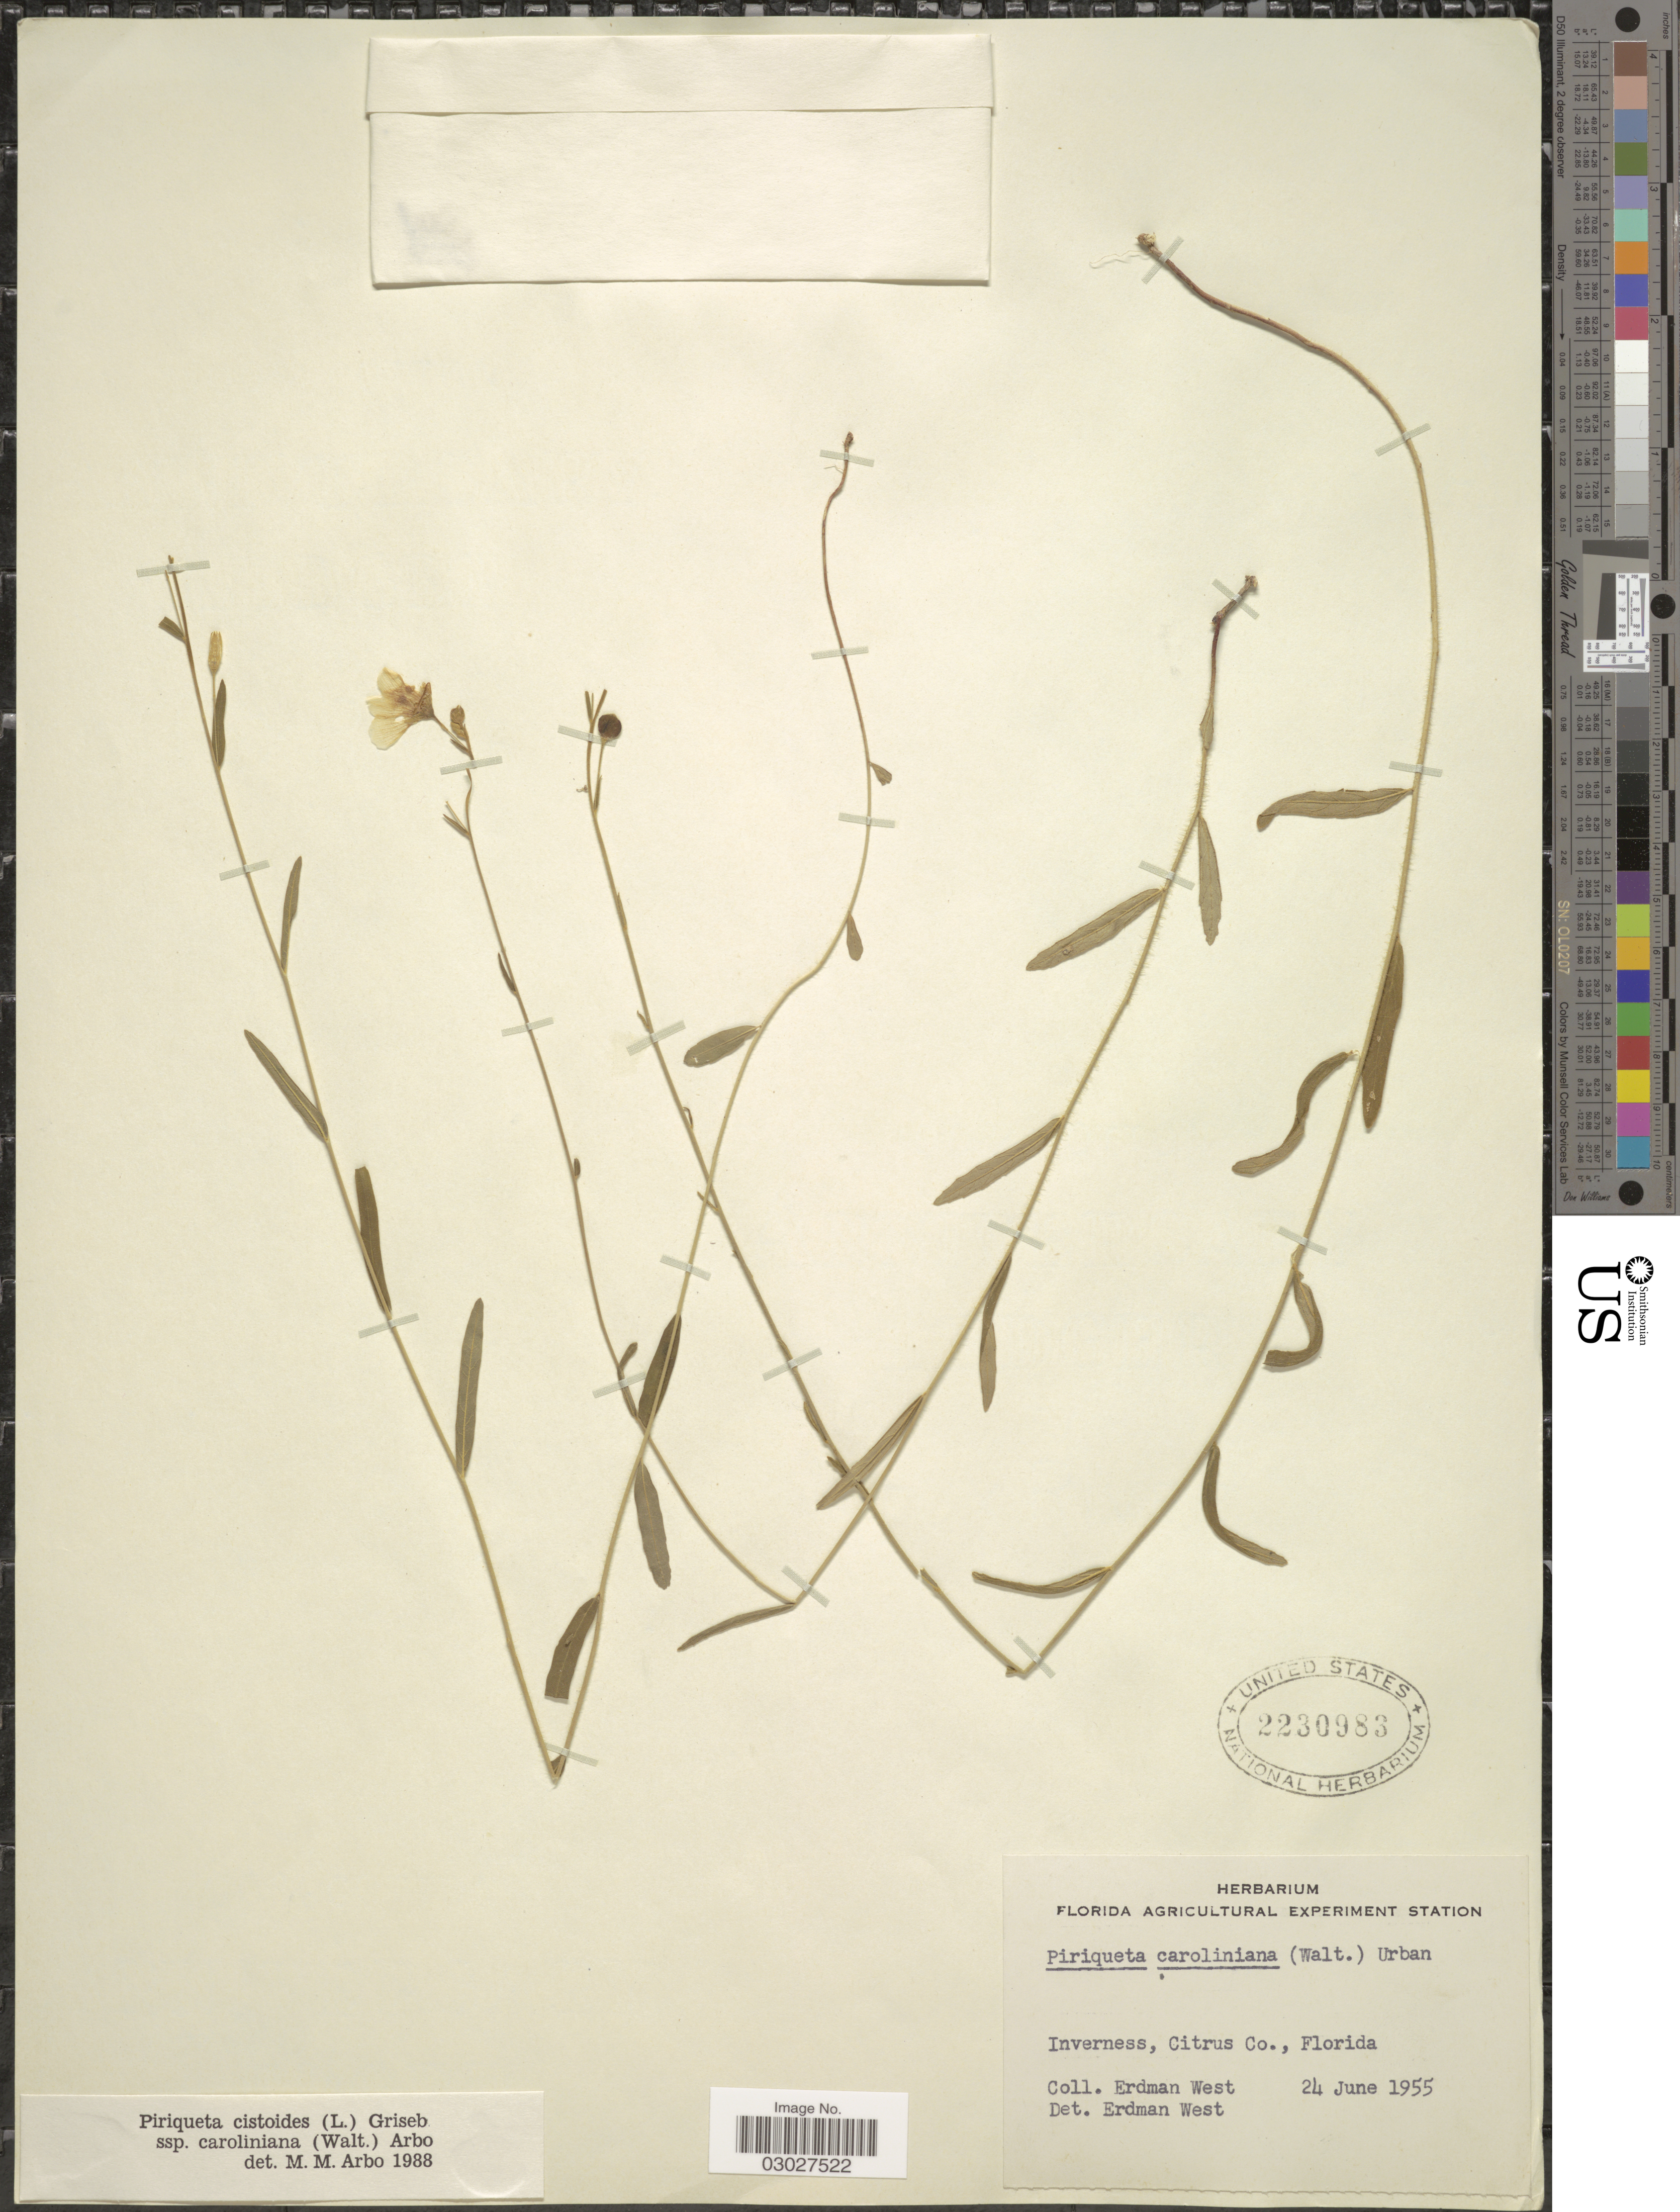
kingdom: Plantae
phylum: Tracheophyta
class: Magnoliopsida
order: Malpighiales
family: Turneraceae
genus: Piriqueta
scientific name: Piriqueta cistoides subsp. caroliniana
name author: (Walter) Arbo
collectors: E. West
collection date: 1955-06-24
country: United States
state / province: Florida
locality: Inverness, Citrus Co.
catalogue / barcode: US 2230983